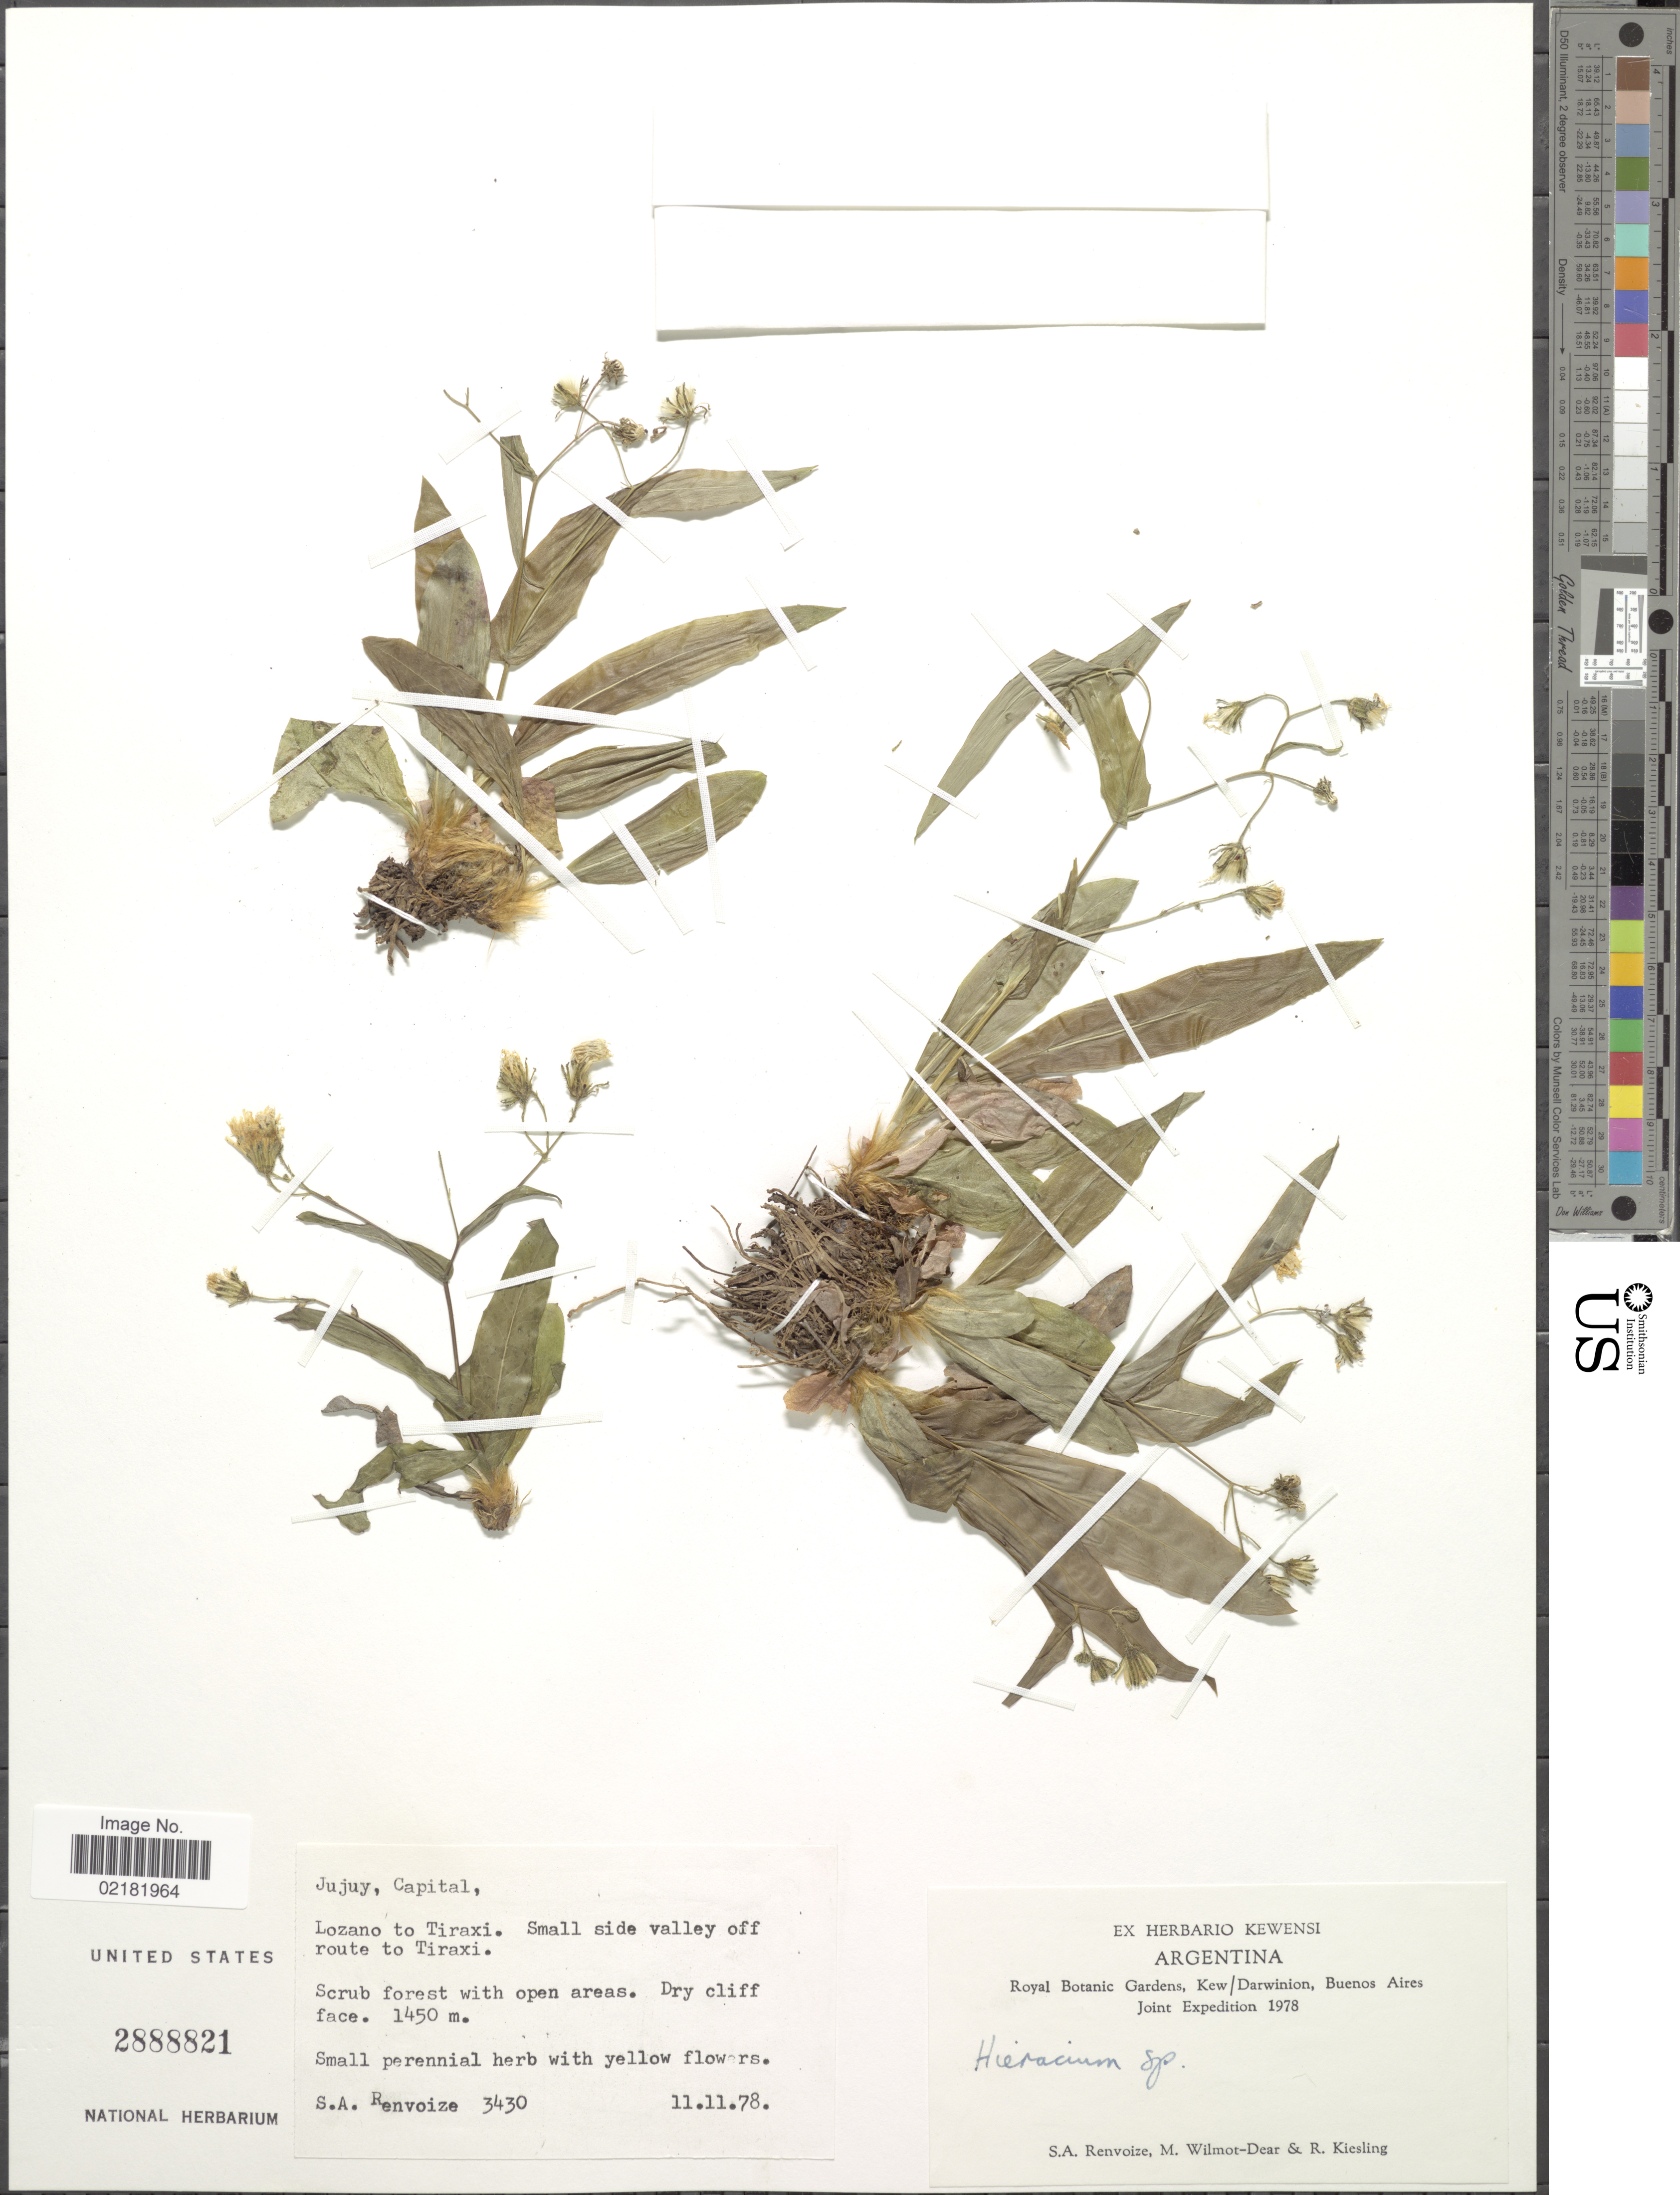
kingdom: Plantae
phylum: Tracheophyta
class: Magnoliopsida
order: Asterales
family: Asteraceae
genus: Hieracium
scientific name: Hieracium repandulare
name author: Druce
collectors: S. A. Renvoize, M. Wilmot-Dear & R. Kiesling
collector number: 3430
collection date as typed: Transcribed d/m/y: 11/11/78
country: Argentina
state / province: Jujuy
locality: Capital, Lozano to Tiraxi, small side of valley off route to Tiraxi.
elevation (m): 1450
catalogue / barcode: US 2888821